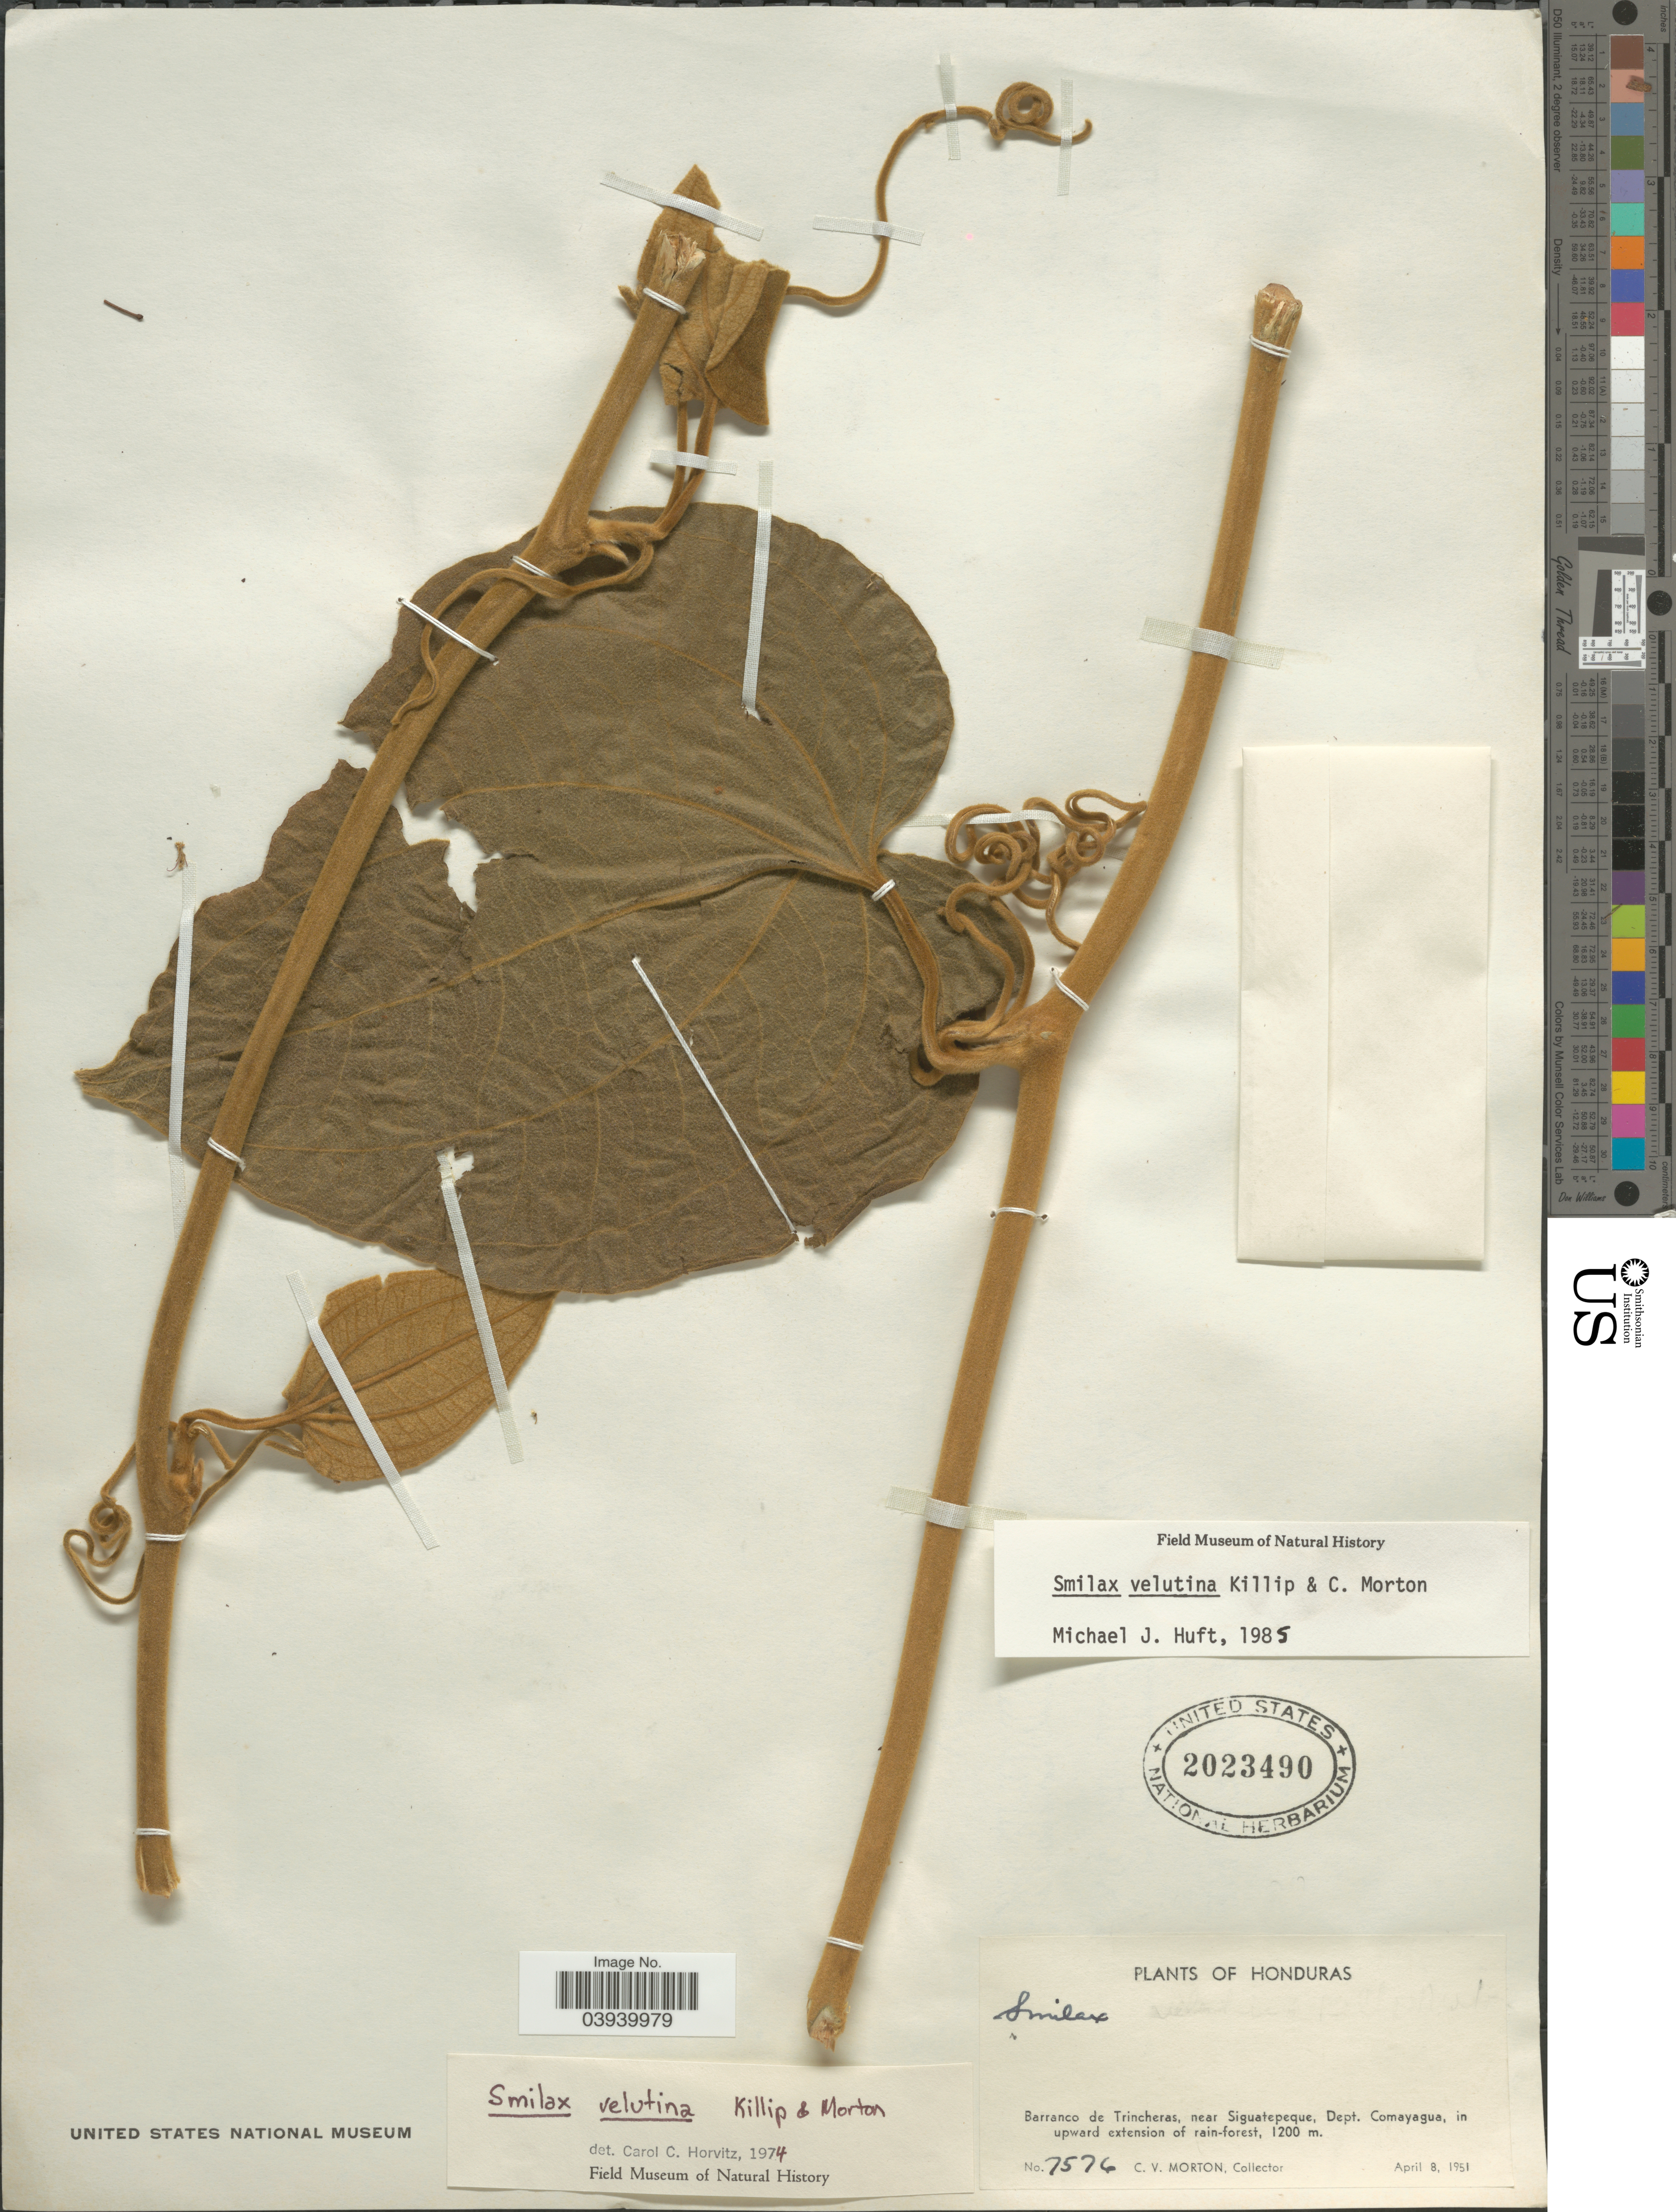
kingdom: Plantae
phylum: Tracheophyta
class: Liliopsida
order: Liliales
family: Smilacaceae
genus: Smilax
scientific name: Smilax velutina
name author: Killip & C.V. Morton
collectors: C. V. Morton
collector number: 7576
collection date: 1951-04-08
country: Honduras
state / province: Comayagua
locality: Barranco de Trincheras, near Siguatepeque, Dept. Comayagua, in upward extension of rain-forest.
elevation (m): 1200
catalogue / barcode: US 2023490